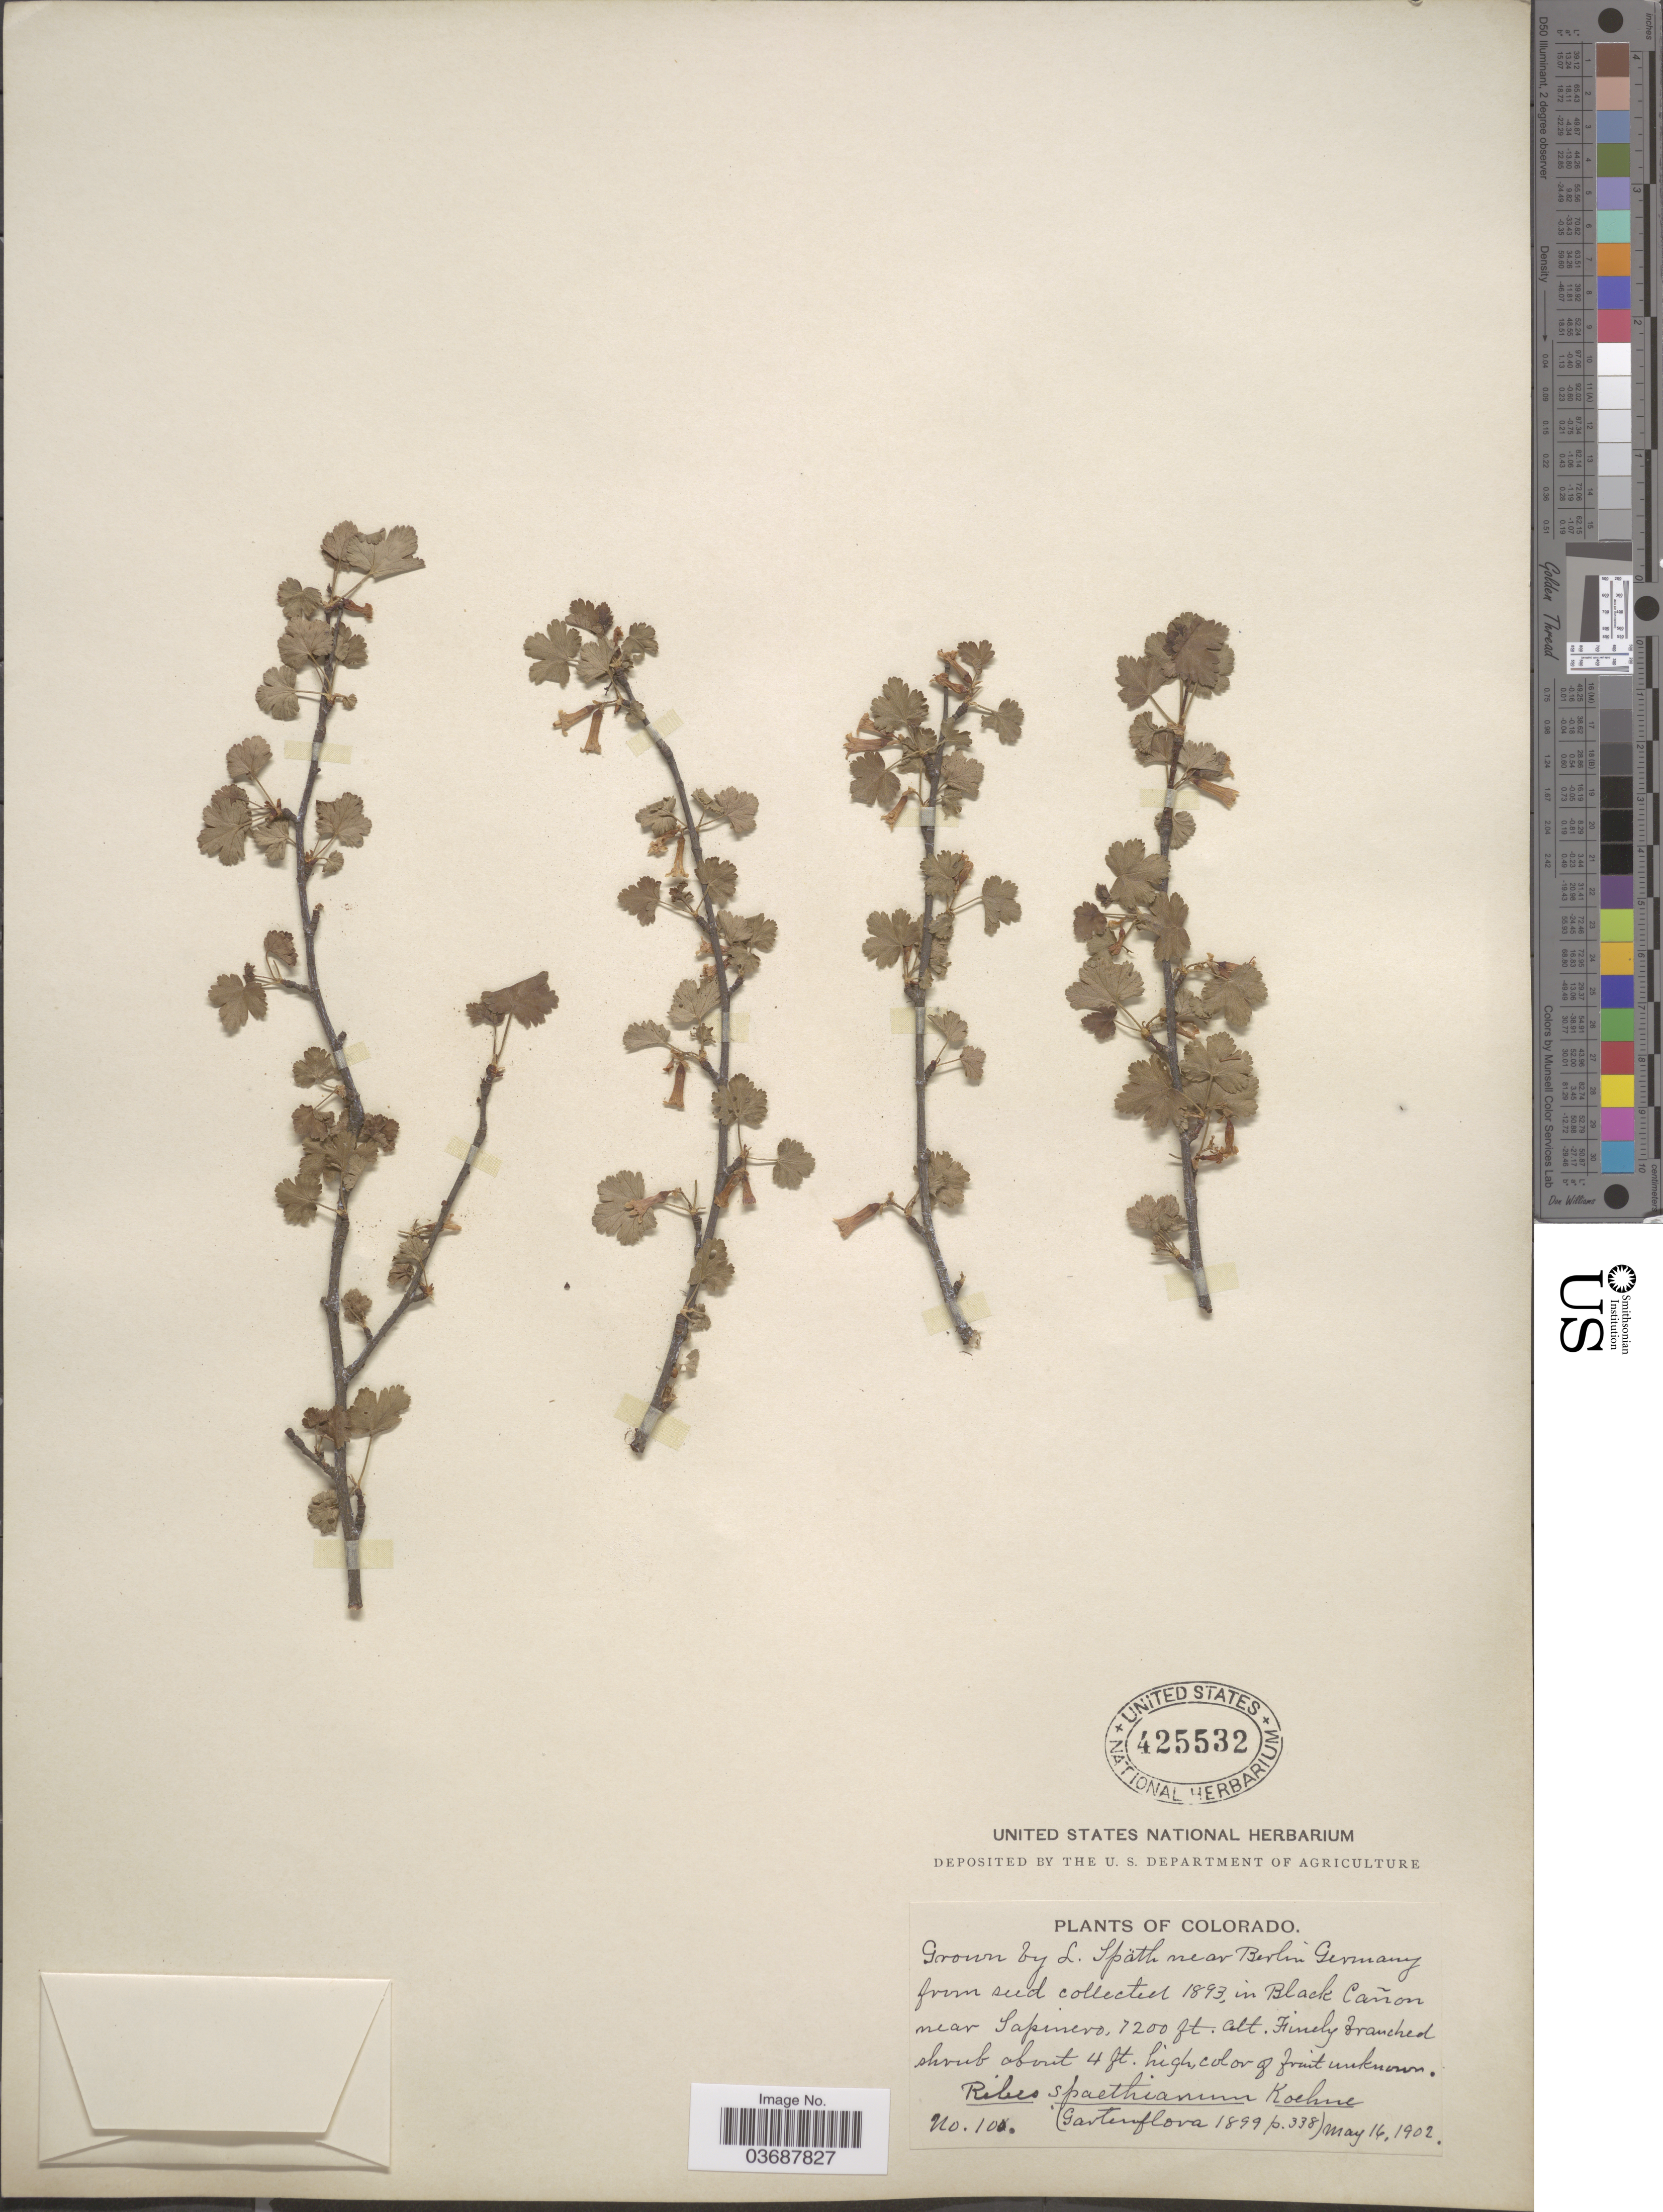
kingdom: Plantae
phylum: Tracheophyta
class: Magnoliopsida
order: Saxifragales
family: Grossulariaceae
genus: Ribes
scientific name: Ribes inebrians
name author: Lindl.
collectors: L. Späth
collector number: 100?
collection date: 1902-05-14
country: Germany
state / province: Berlin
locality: Near Berlin.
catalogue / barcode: US 425532